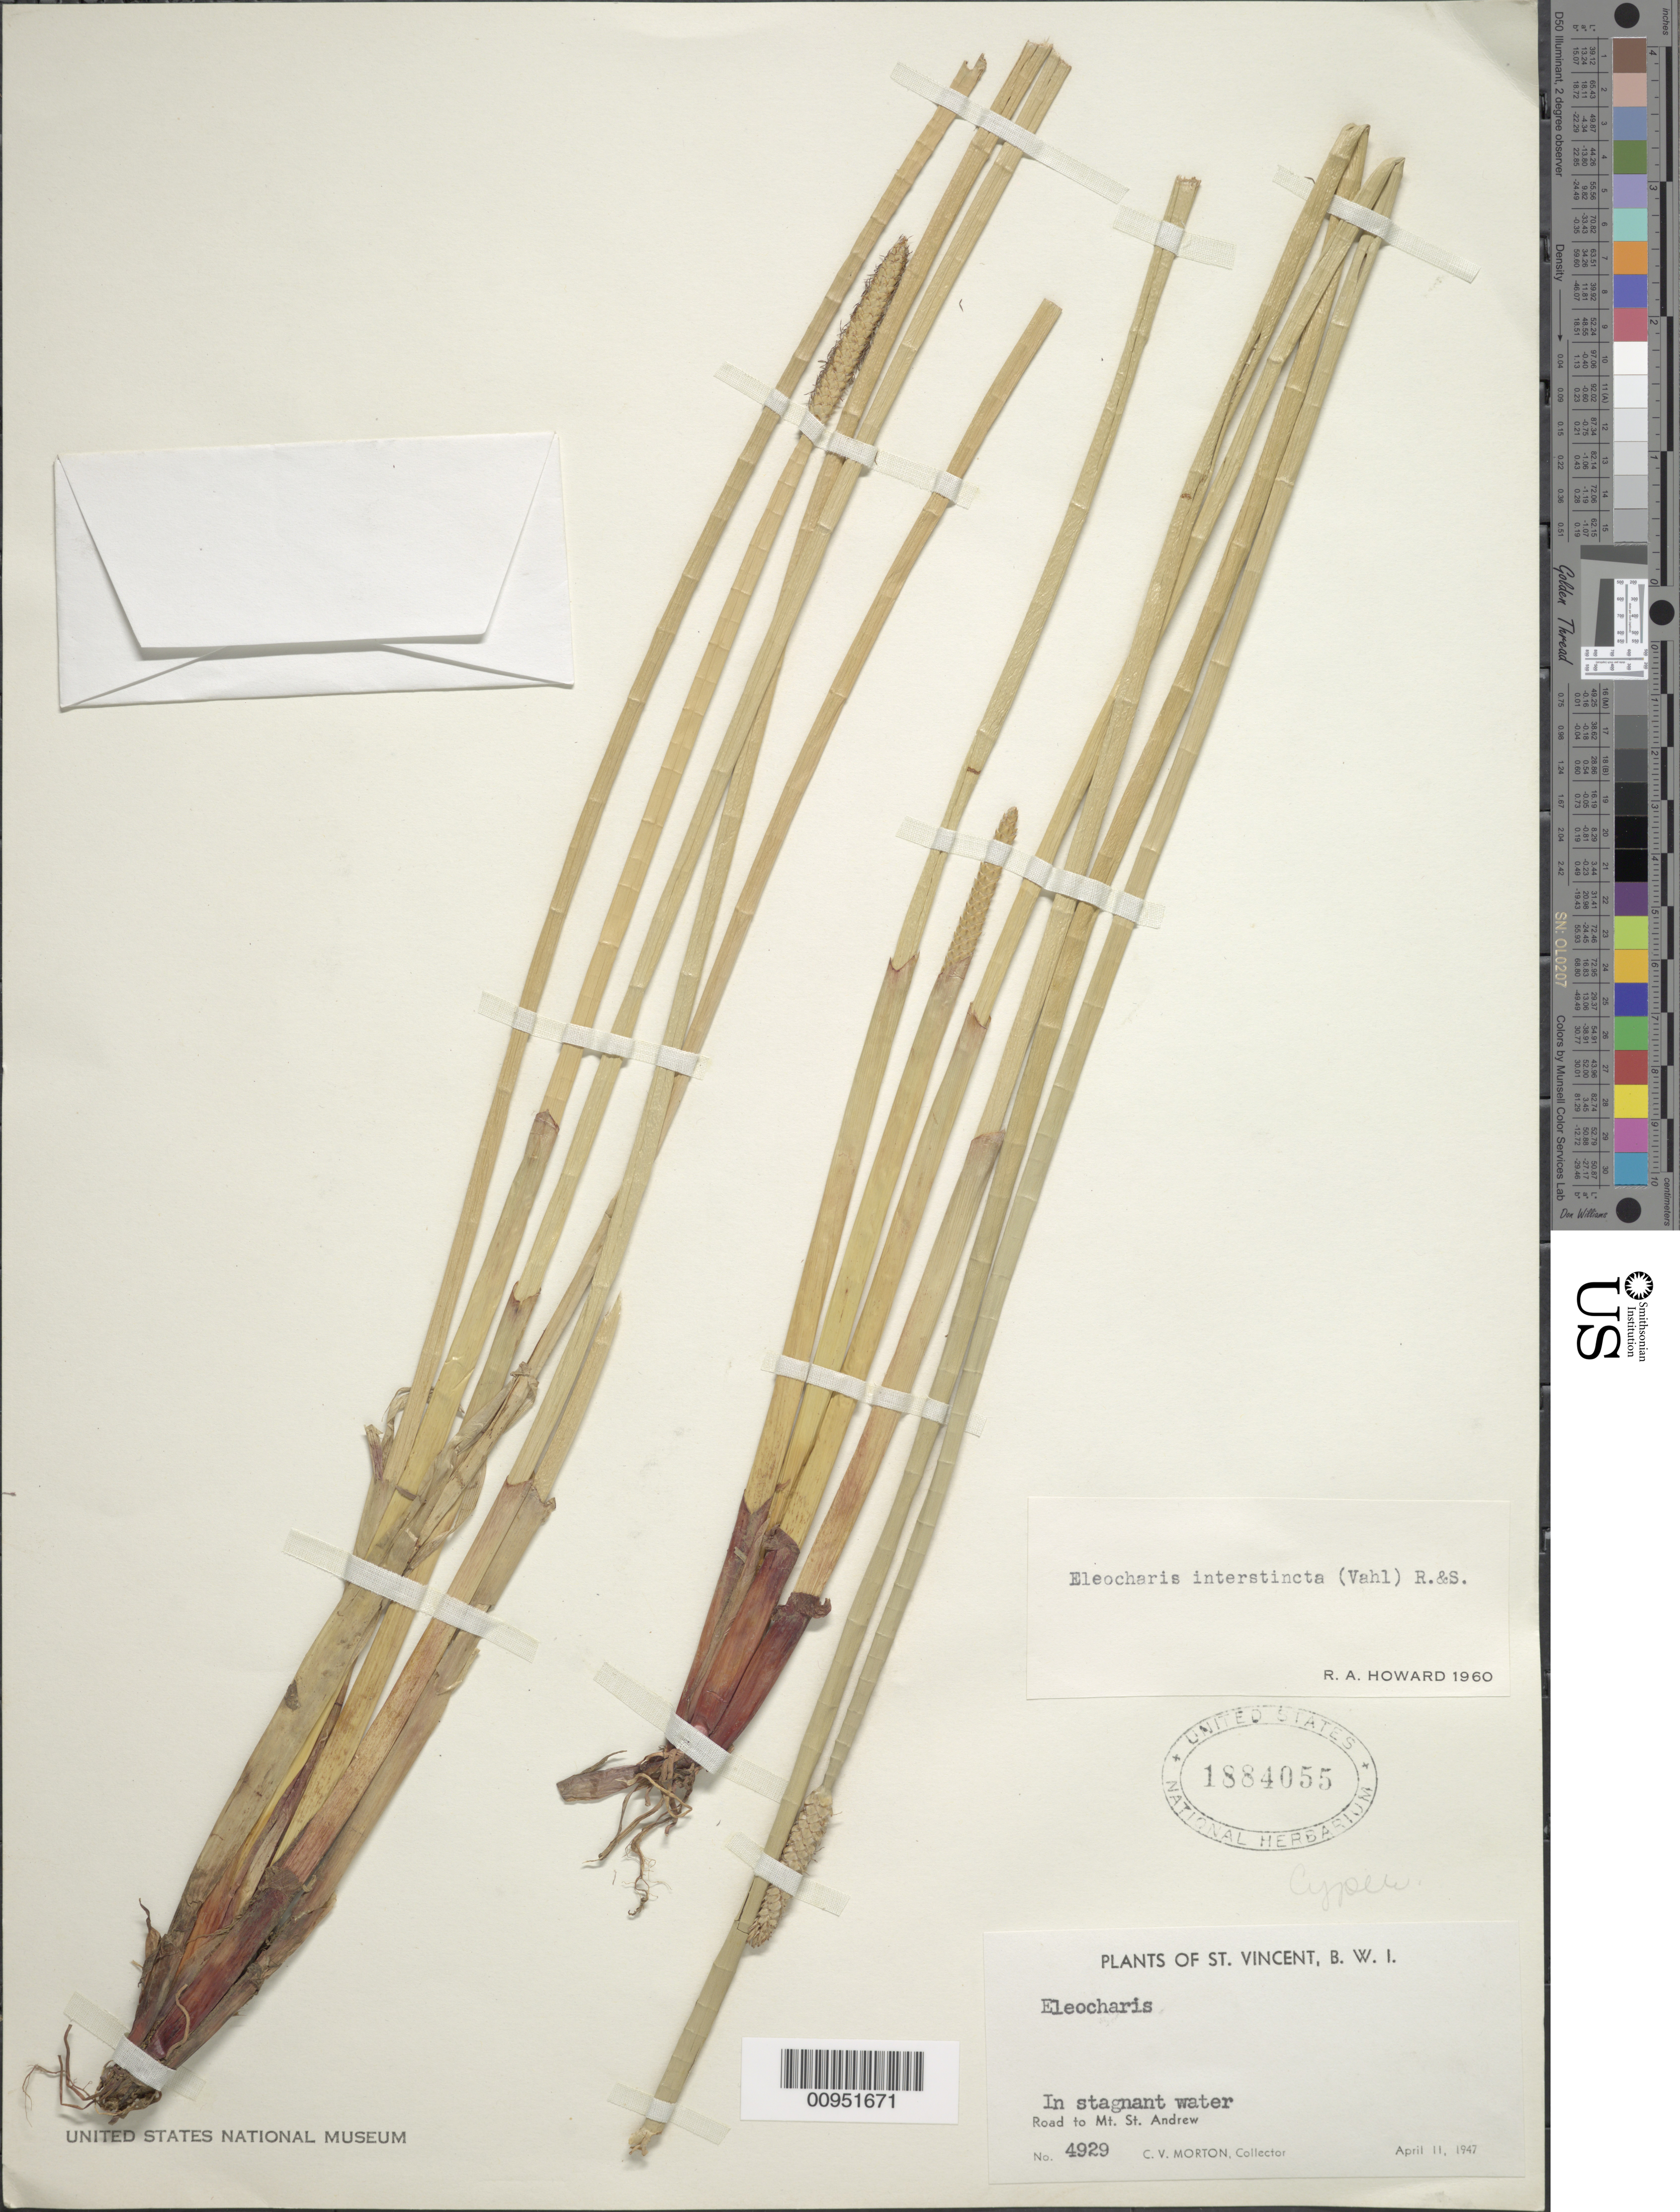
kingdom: Plantae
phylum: Tracheophyta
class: Liliopsida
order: Poales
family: Cyperaceae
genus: Eleocharis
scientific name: Eleocharis interstincta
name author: (Vahl) Roem. & Schult.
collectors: C. V. Morton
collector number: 4929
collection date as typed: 11 Apr 1947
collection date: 1947-04-11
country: St. Vincent - Grenadines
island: St. Vincent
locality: Road to Mt. St. Andrew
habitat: In stagnant water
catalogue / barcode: US 1884055